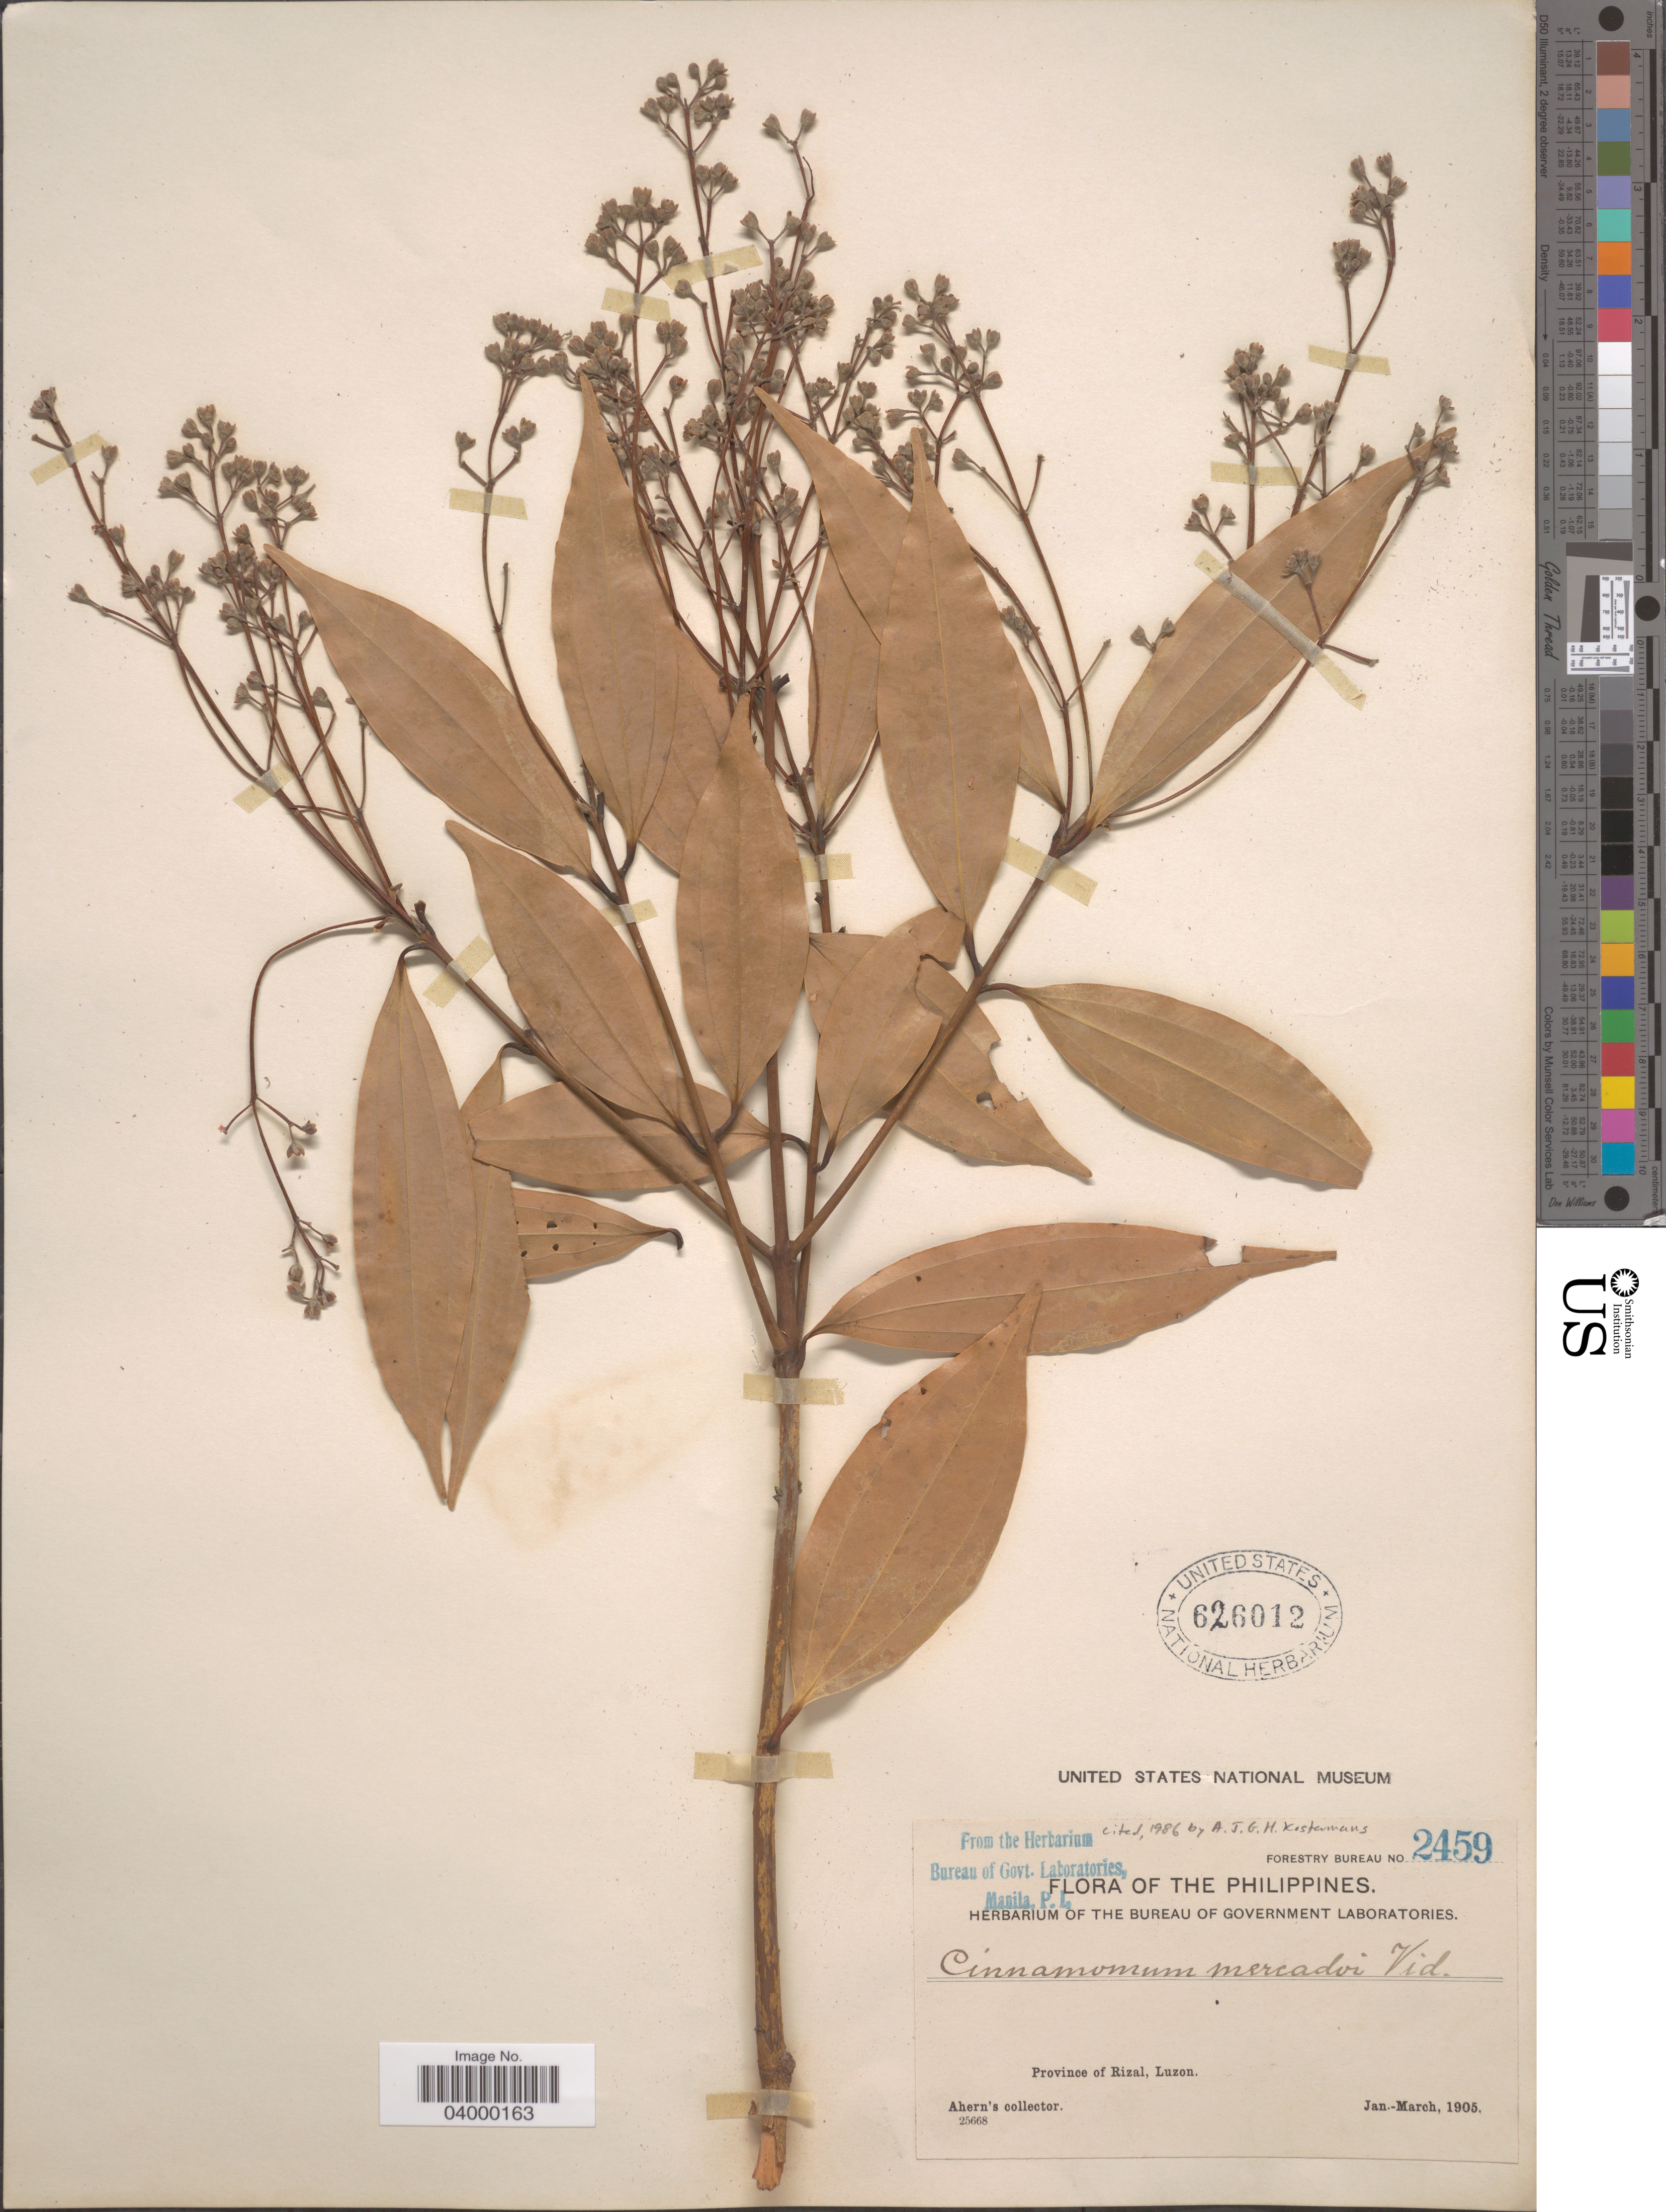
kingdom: Plantae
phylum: Tracheophyta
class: Magnoliopsida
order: Laurales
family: Lauraceae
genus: Cinnamomum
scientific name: Cinnamomum mercadoi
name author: Vidal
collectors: Ahern's collector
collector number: Forestry Bureau 2459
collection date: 1905-01/1905-03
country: Philippines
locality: Province of Rizal, Luzon.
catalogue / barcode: US 626012